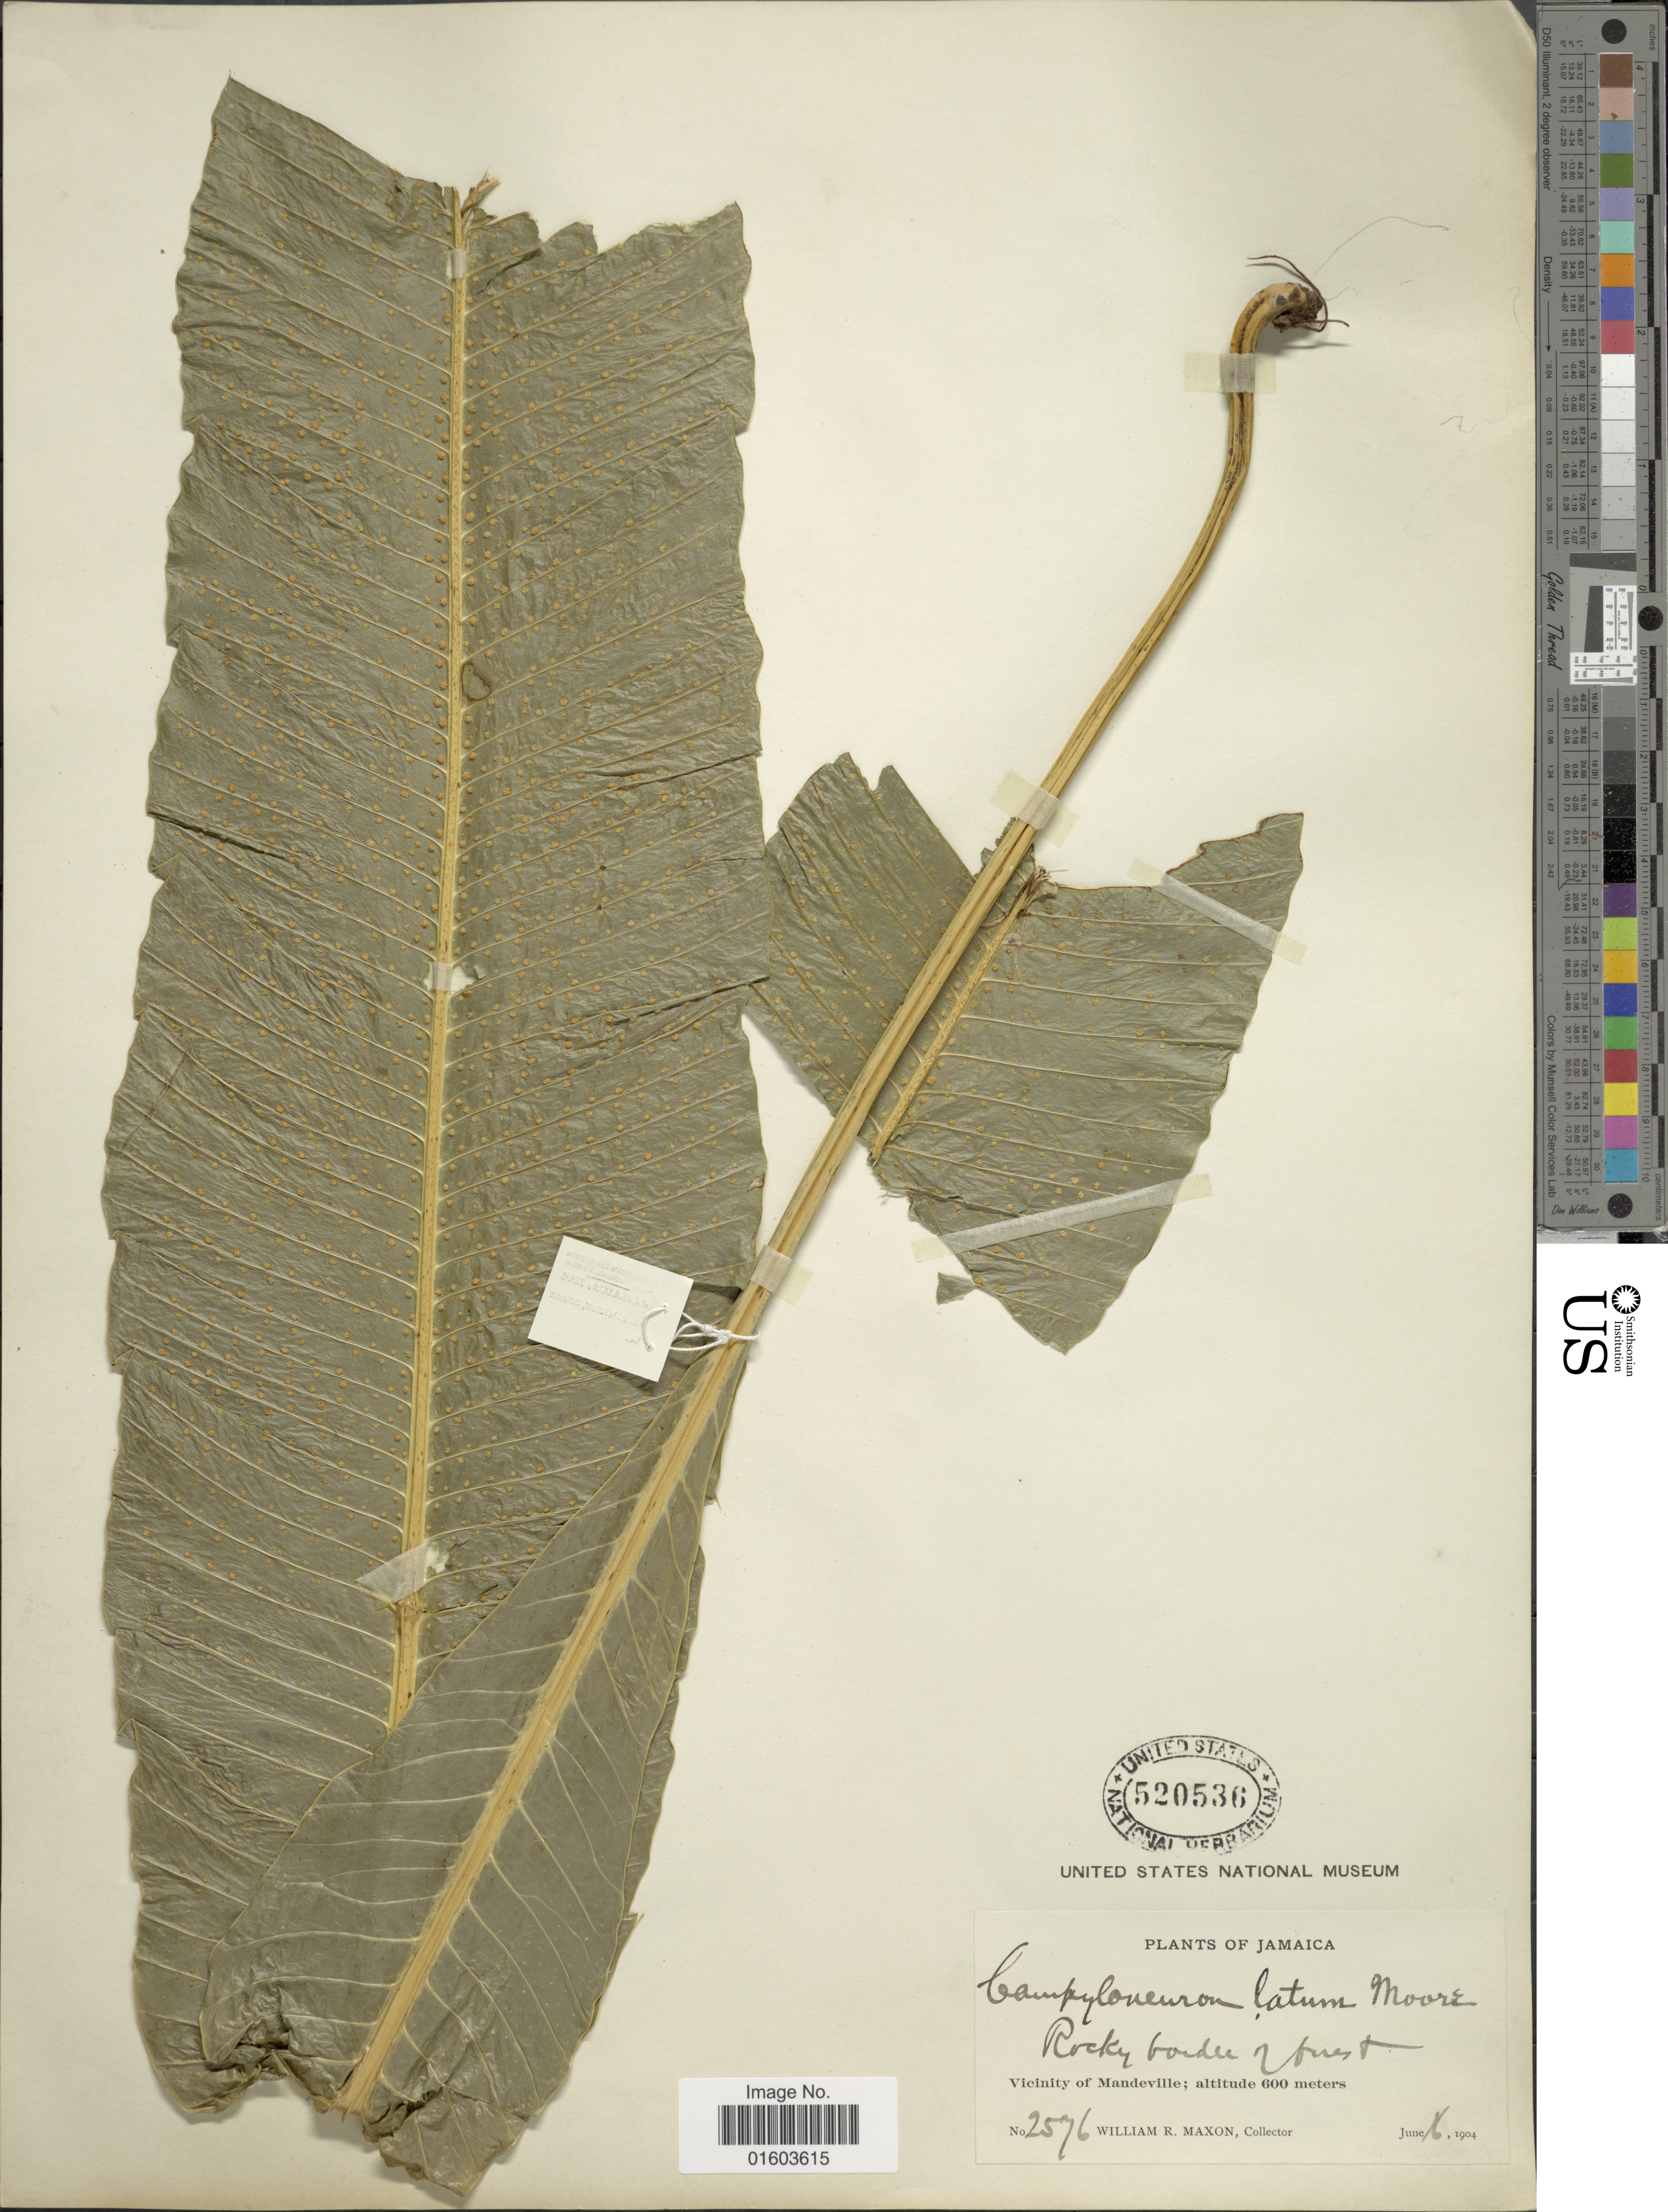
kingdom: Plantae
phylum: Tracheophyta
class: Polypodiopsida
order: Polypodiales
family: Polypodiaceae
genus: Campyloneurum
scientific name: Campyloneurum latum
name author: T. Moore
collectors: W. R. Maxon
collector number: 2576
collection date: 1904-06-16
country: Jamaica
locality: Vicinity of Mandeville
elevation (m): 600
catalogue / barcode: US 520536